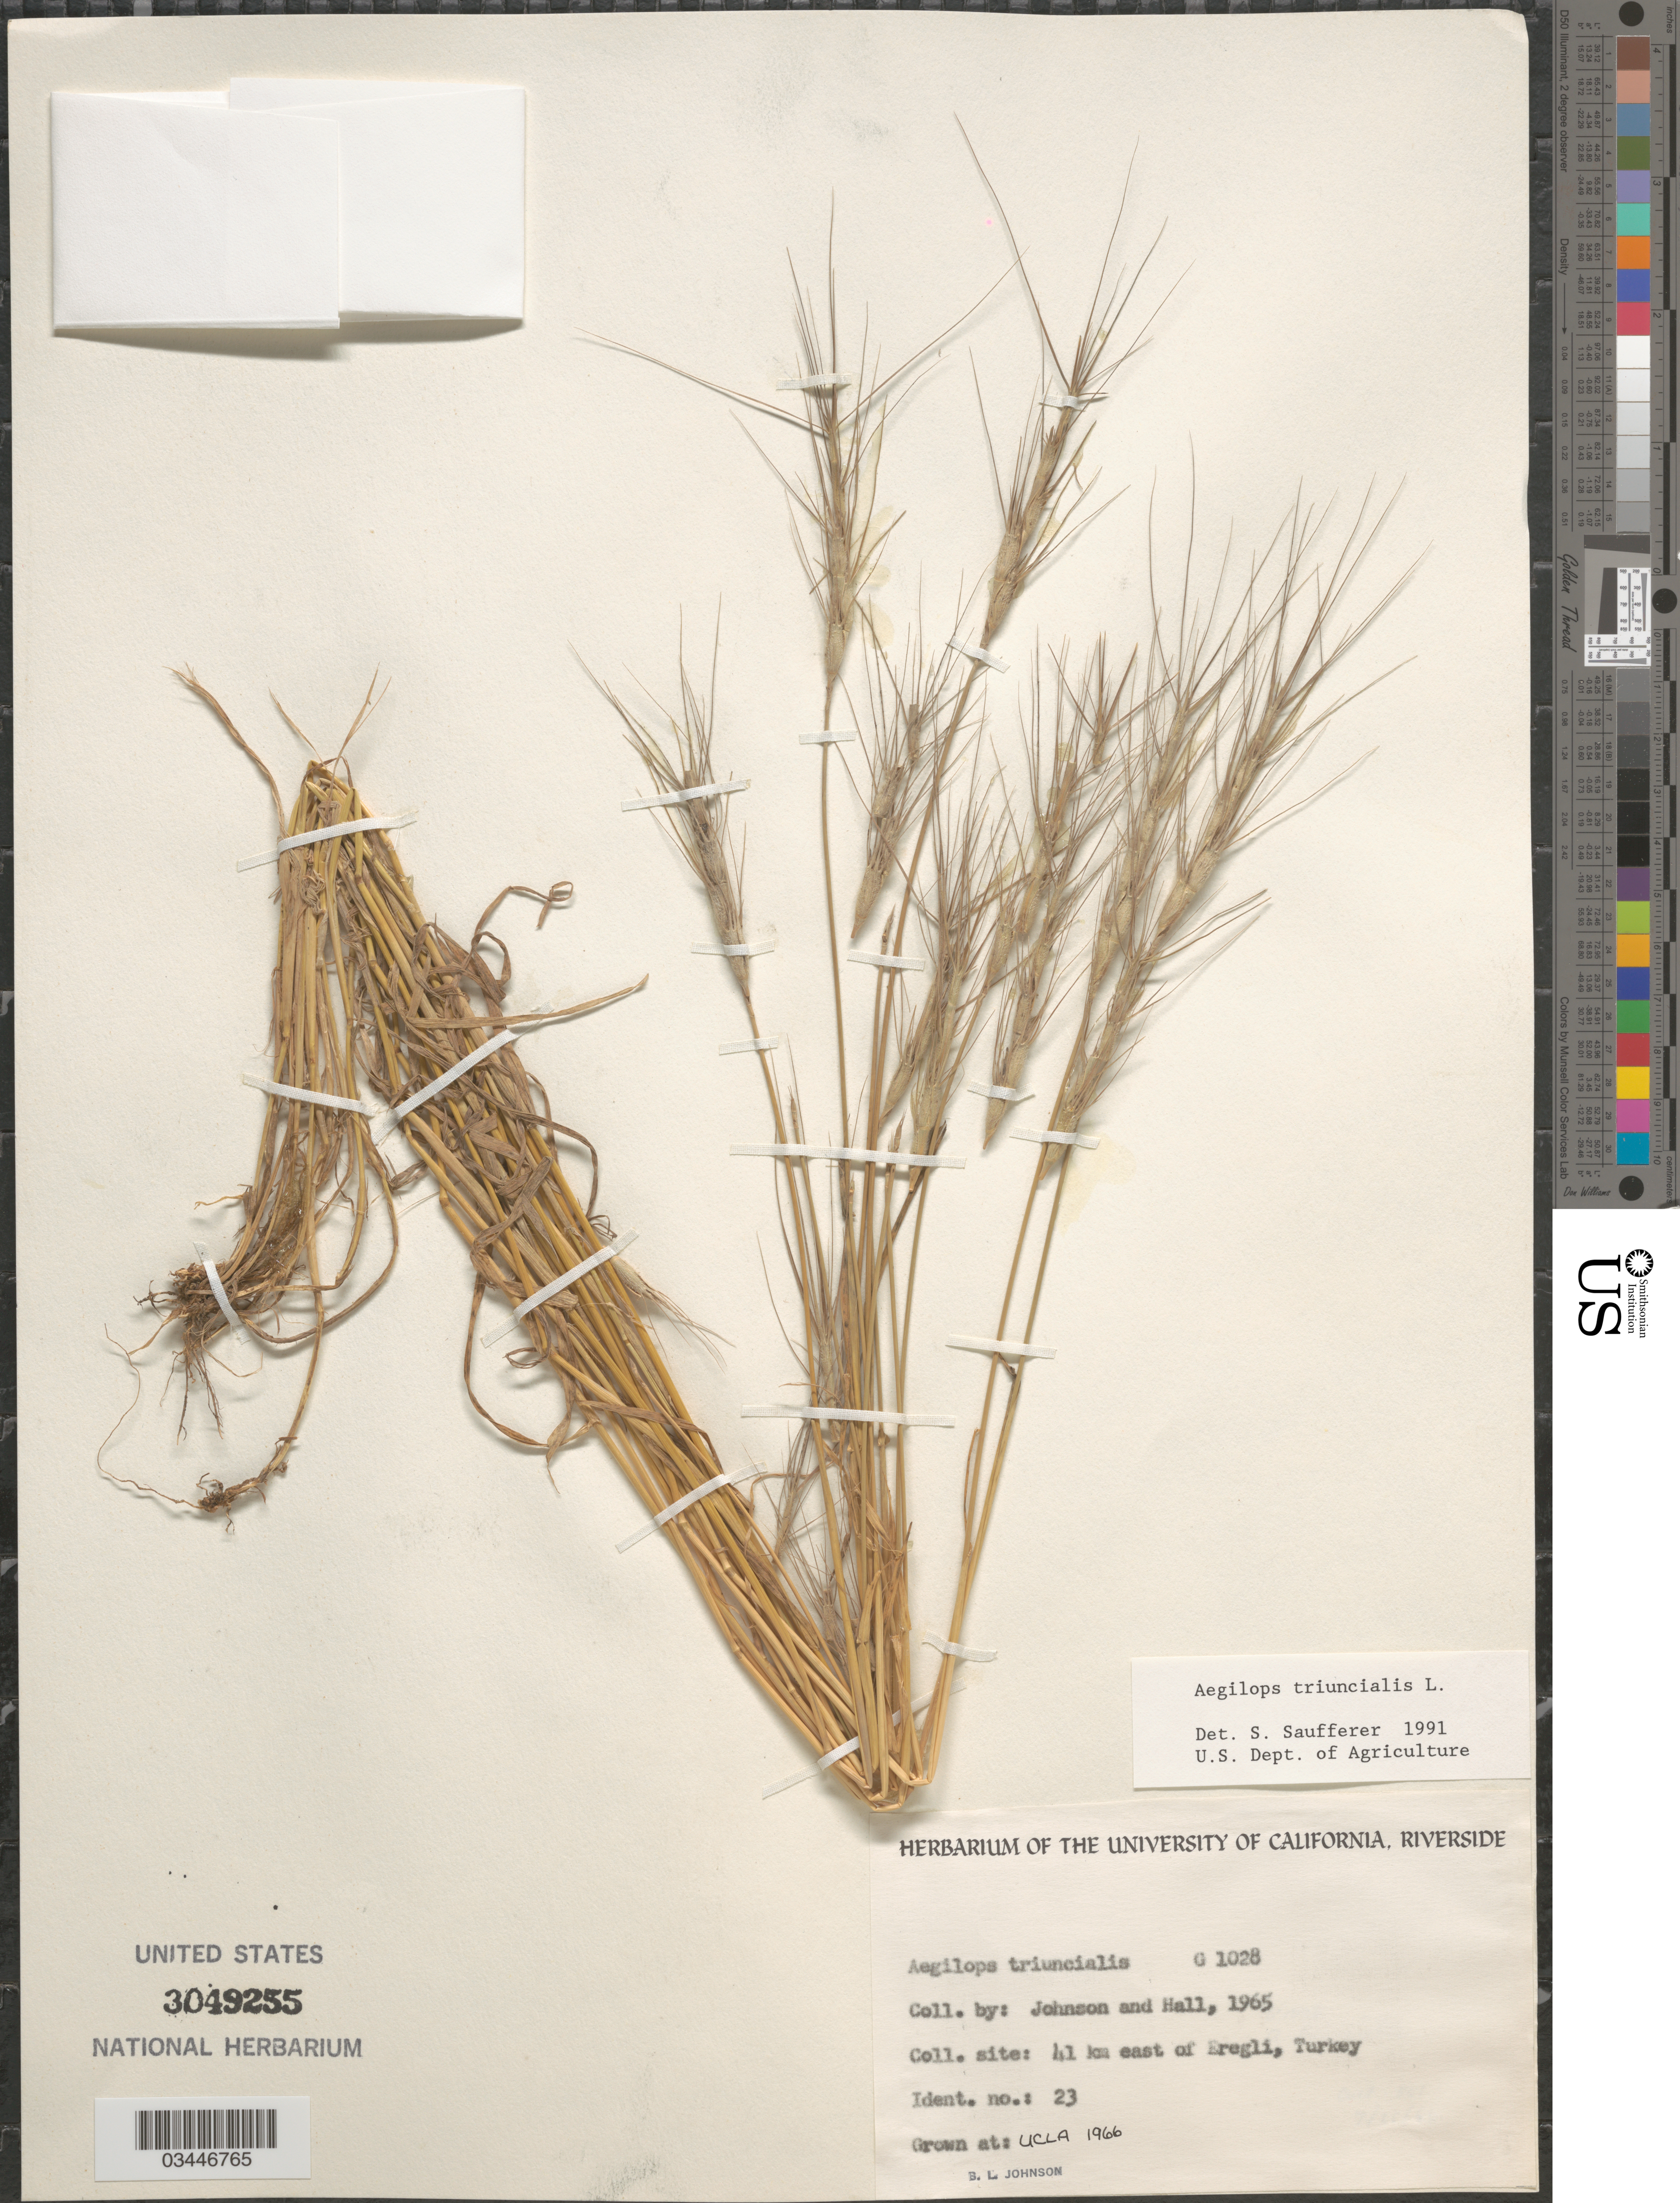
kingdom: Plantae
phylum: Tracheophyta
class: Liliopsida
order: Poales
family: Poaceae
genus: Aegilops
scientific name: Aegilops triuncialis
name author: L.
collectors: B. Johnson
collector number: G1028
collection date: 1966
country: United States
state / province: California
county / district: Los Angeles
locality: UCLA.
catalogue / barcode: US 3049255